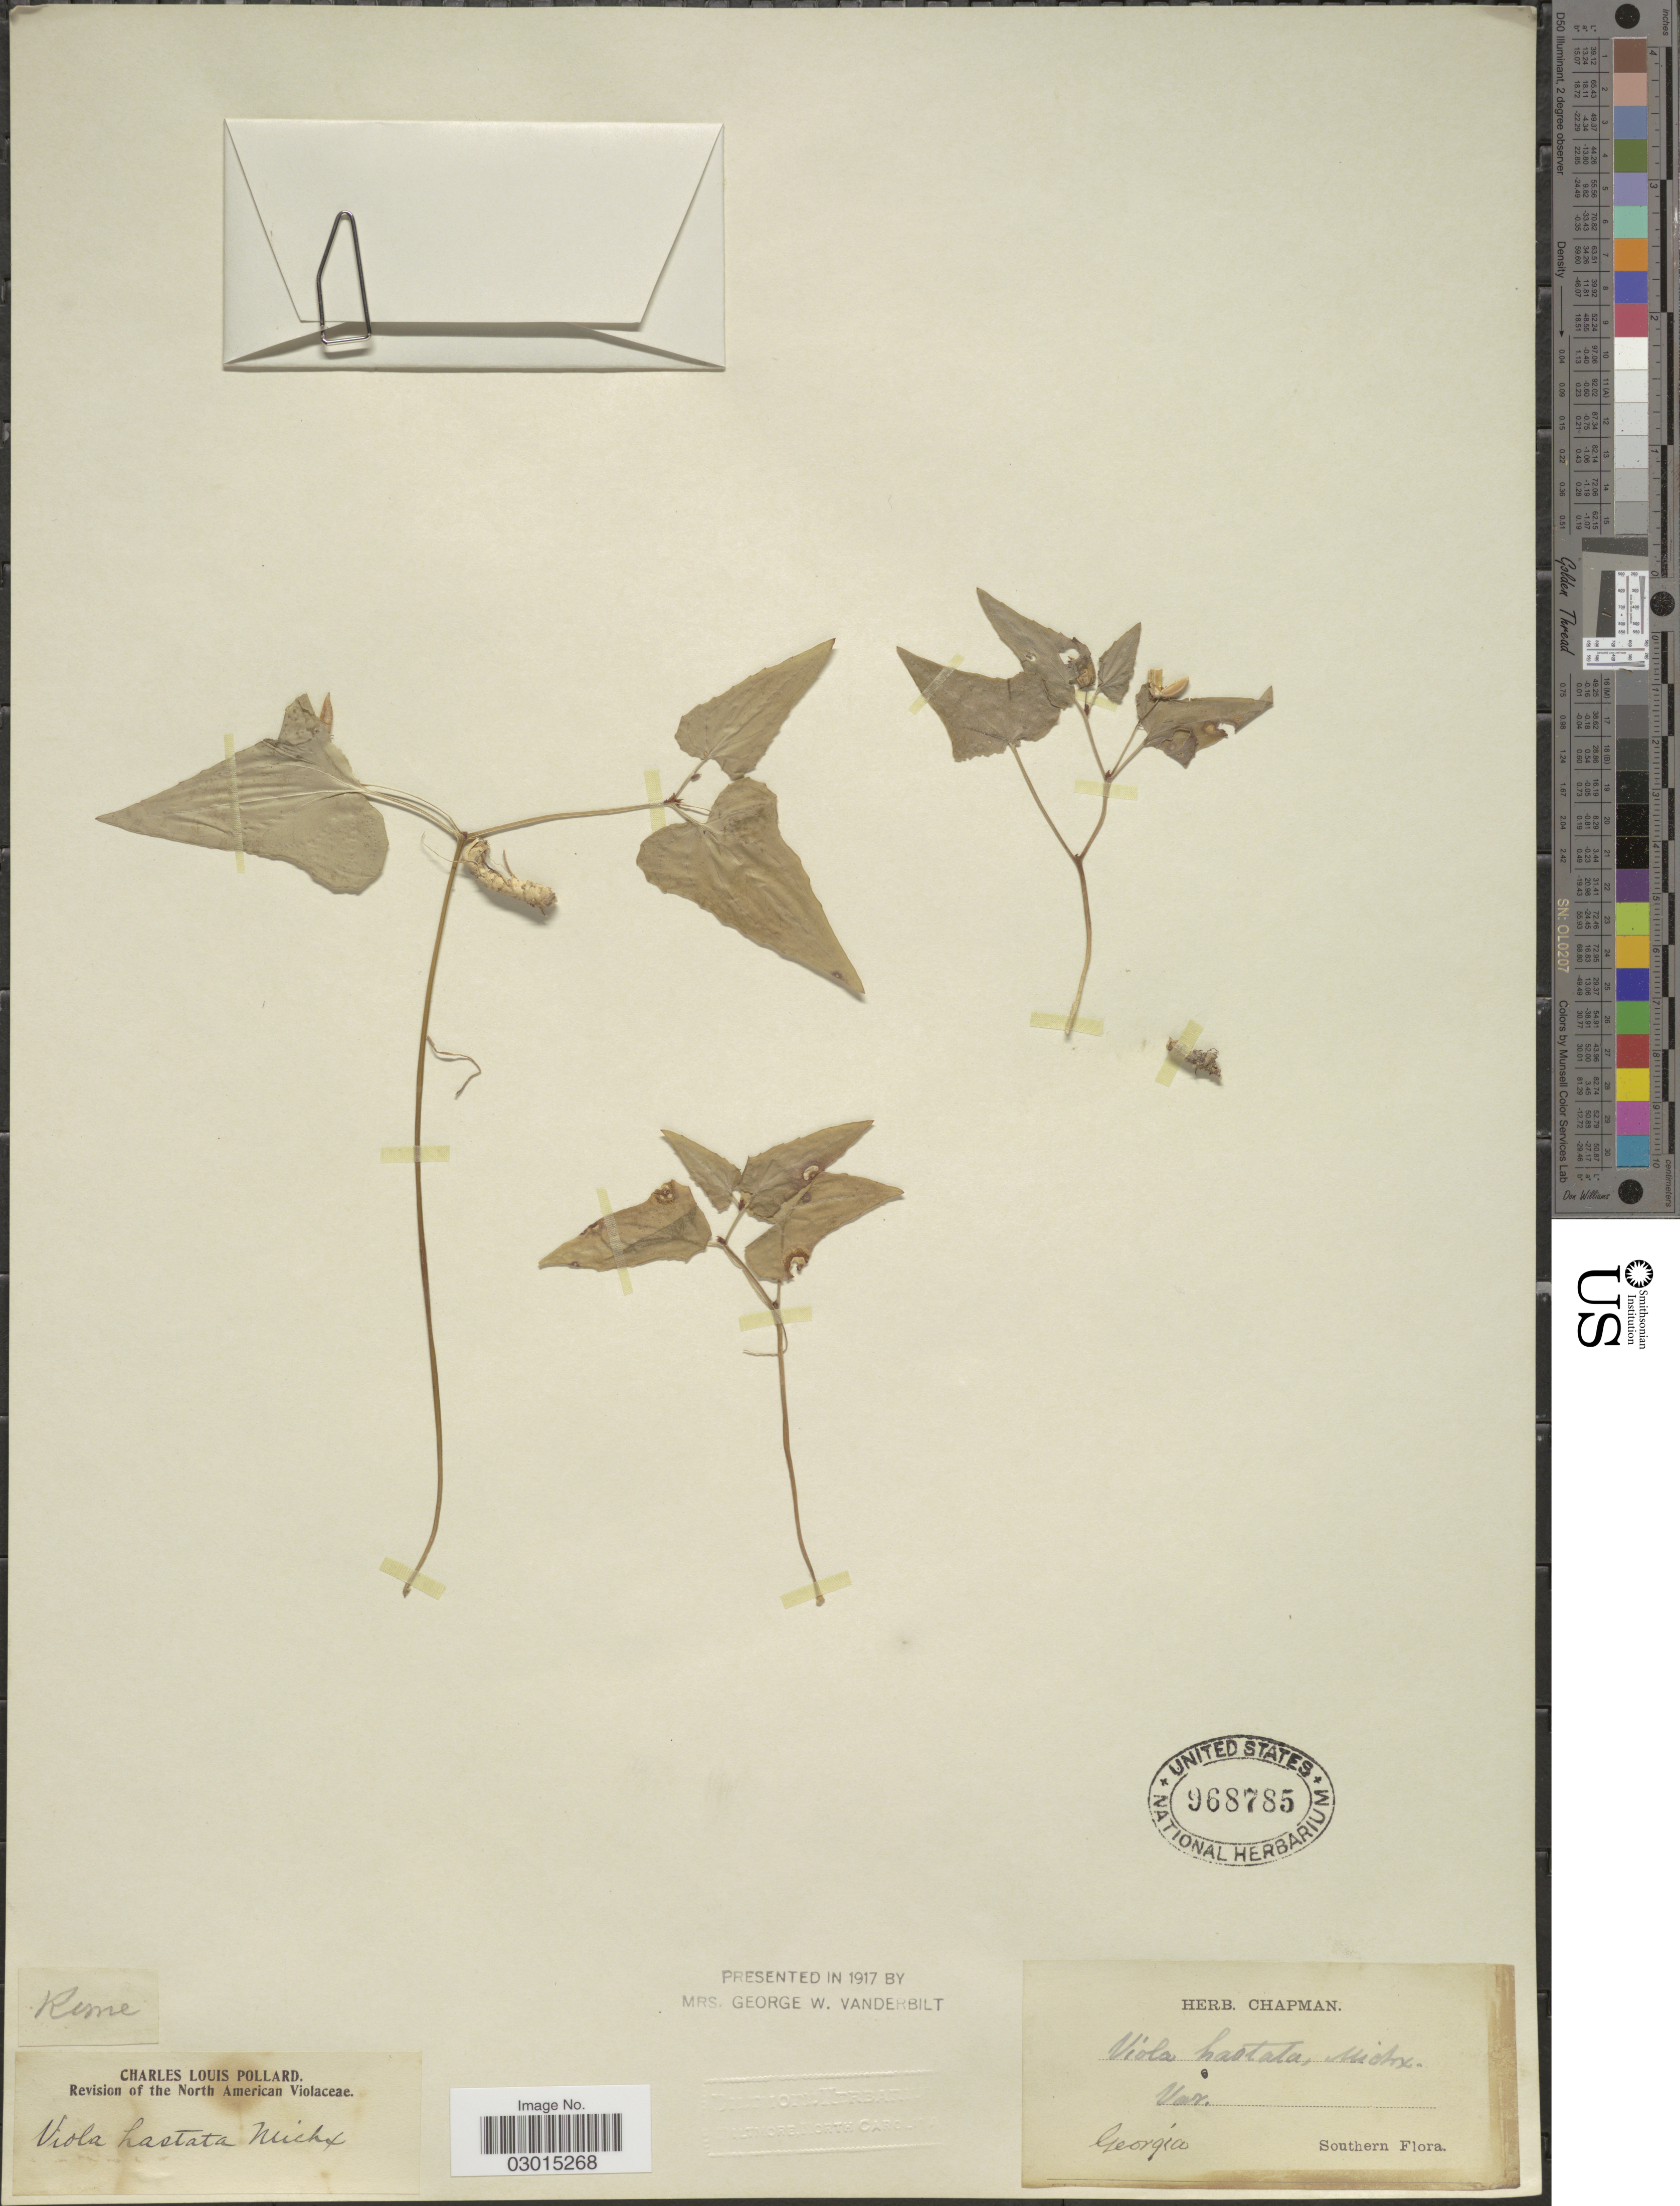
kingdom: Plantae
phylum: Tracheophyta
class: Magnoliopsida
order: Malpighiales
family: Violaceae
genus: Viola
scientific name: Viola hastata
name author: Michx.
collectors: ex herb. Chapman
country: United States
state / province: Georgia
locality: Southern.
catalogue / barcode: US 968785